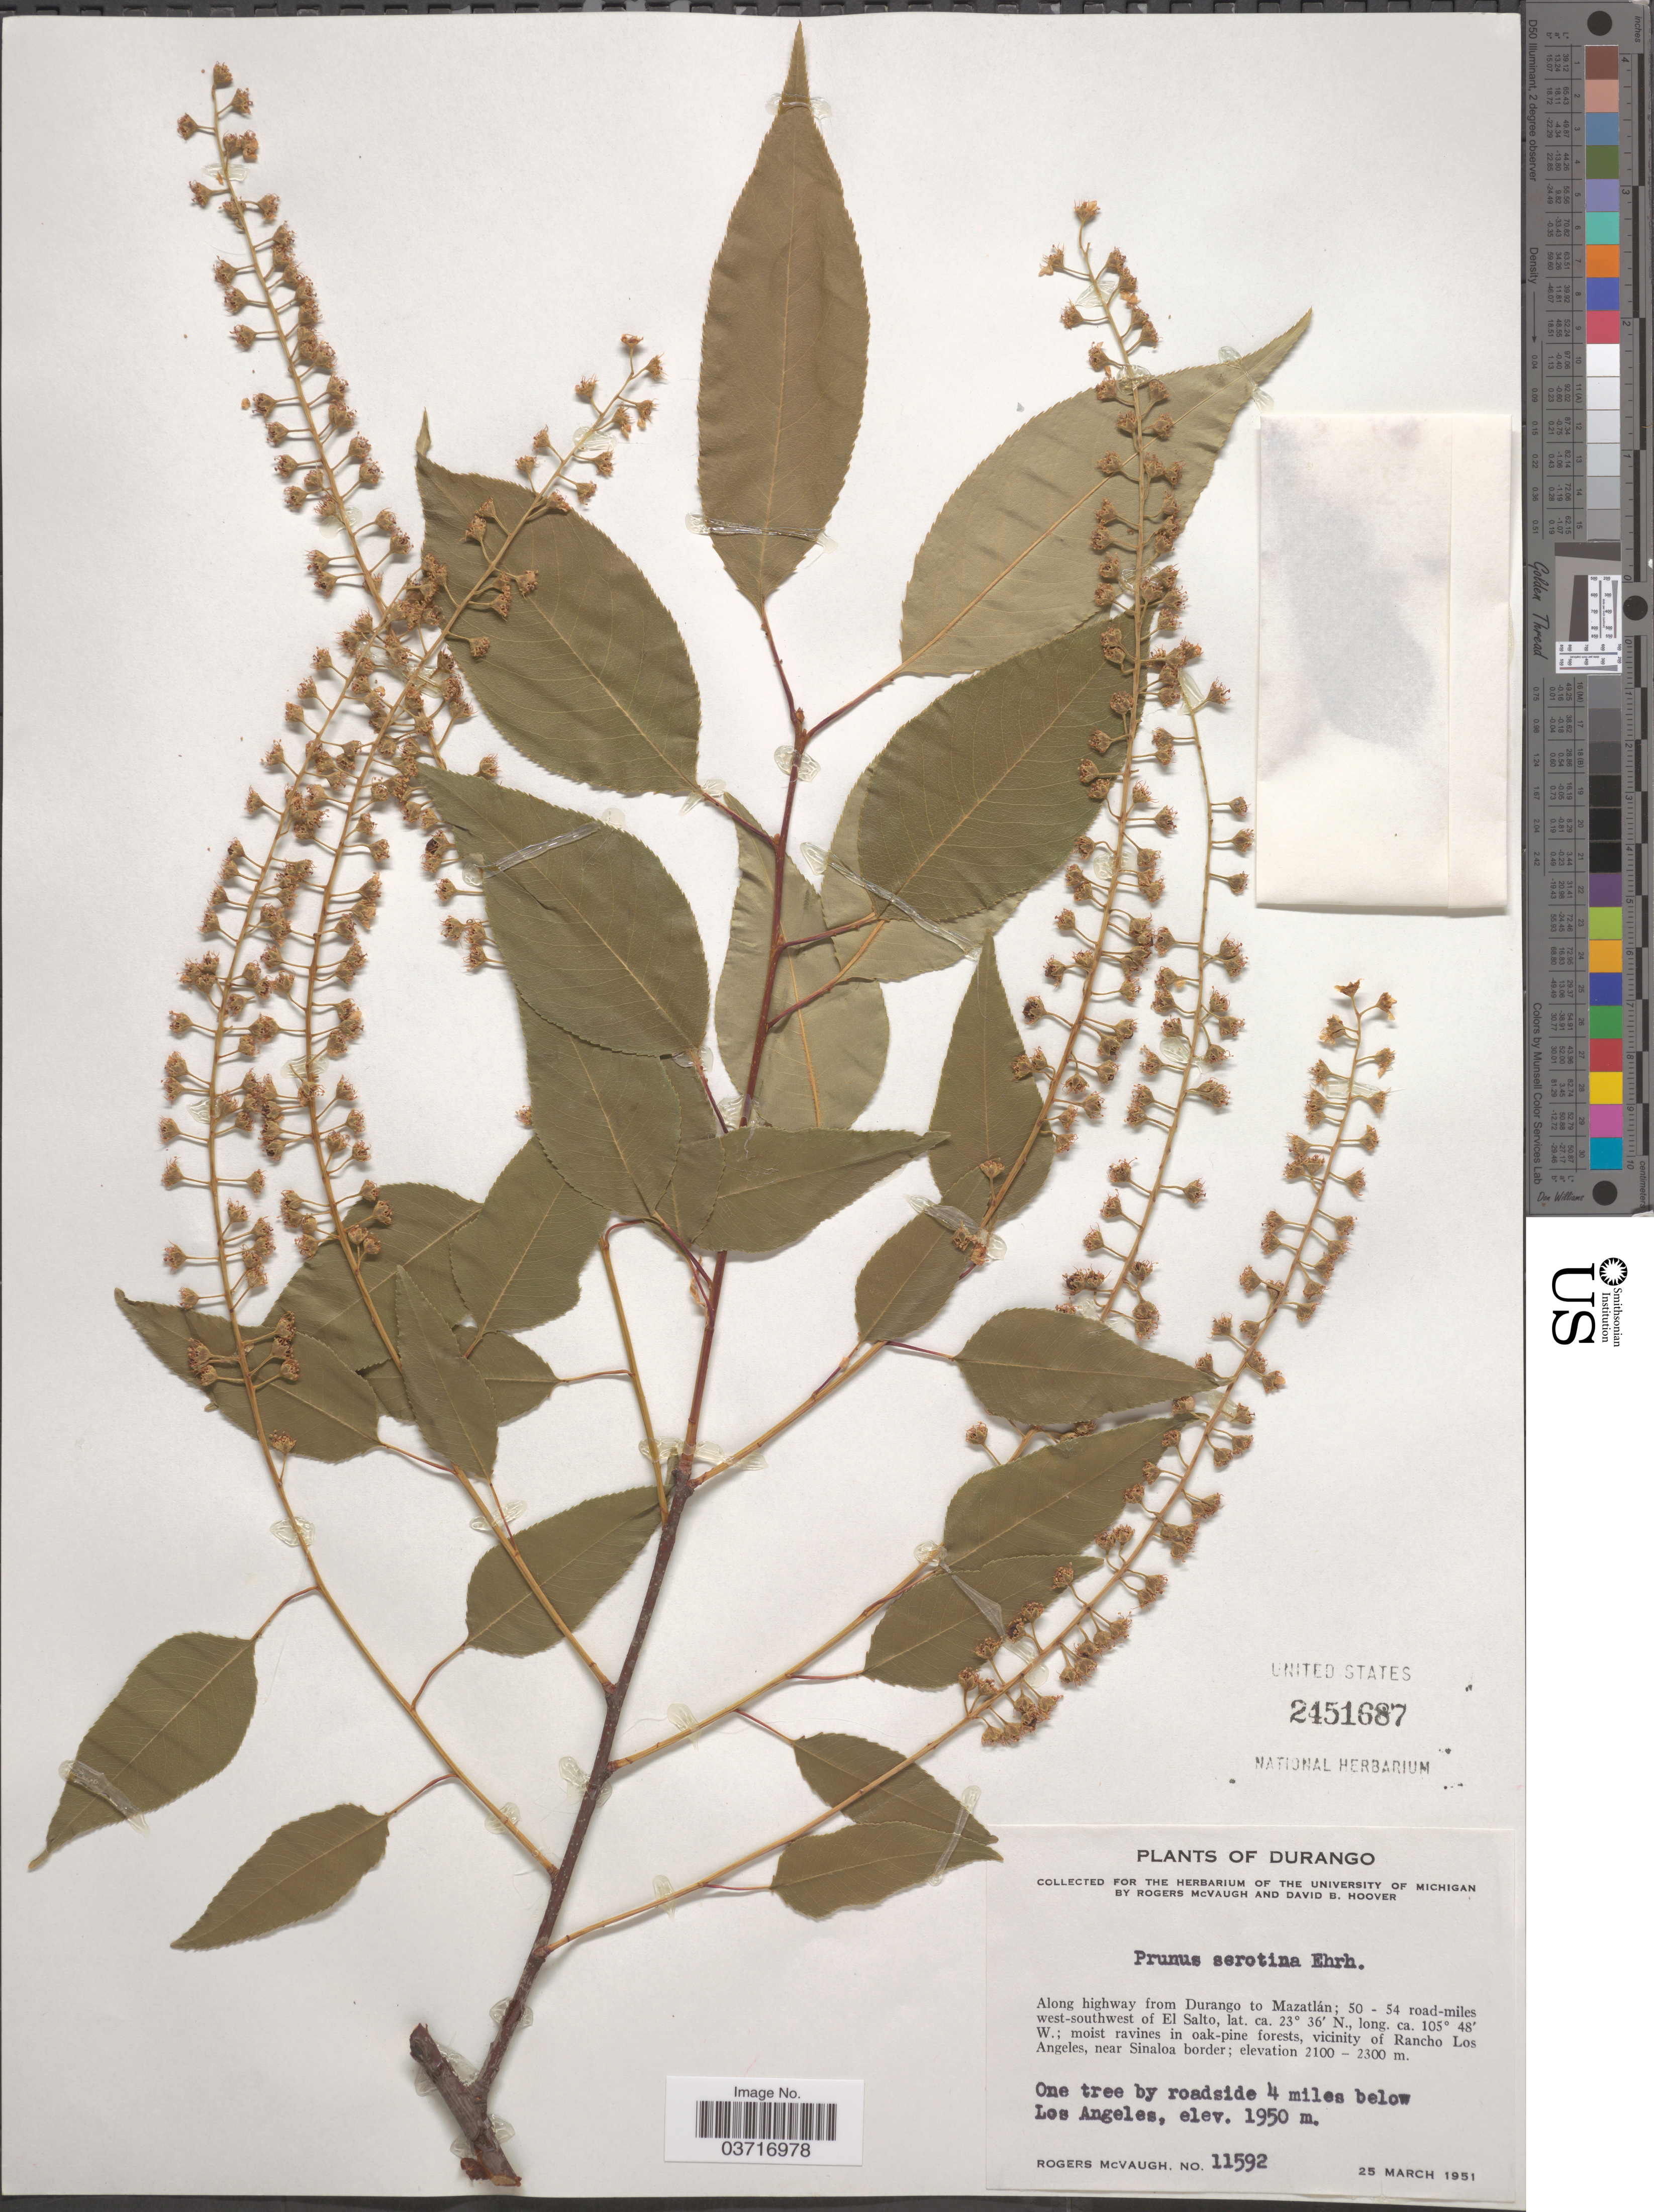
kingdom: Plantae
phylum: Tracheophyta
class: Magnoliopsida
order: Rosales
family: Rosaceae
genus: Prunus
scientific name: Prunus serotina subsp. serotina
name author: Ehrh.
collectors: R. McVaugh & D. B. Hoover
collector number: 11592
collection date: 1951-03-25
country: Mexico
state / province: Durango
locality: Along highway from Durango to Mazatlán; 50-54 road-miles west-southwest of El Salto, vicinity of Rancho Los Angeles, near Sinaloa border. By roadside 4 miles below Los Angeles.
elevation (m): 1950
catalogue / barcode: US 2451687